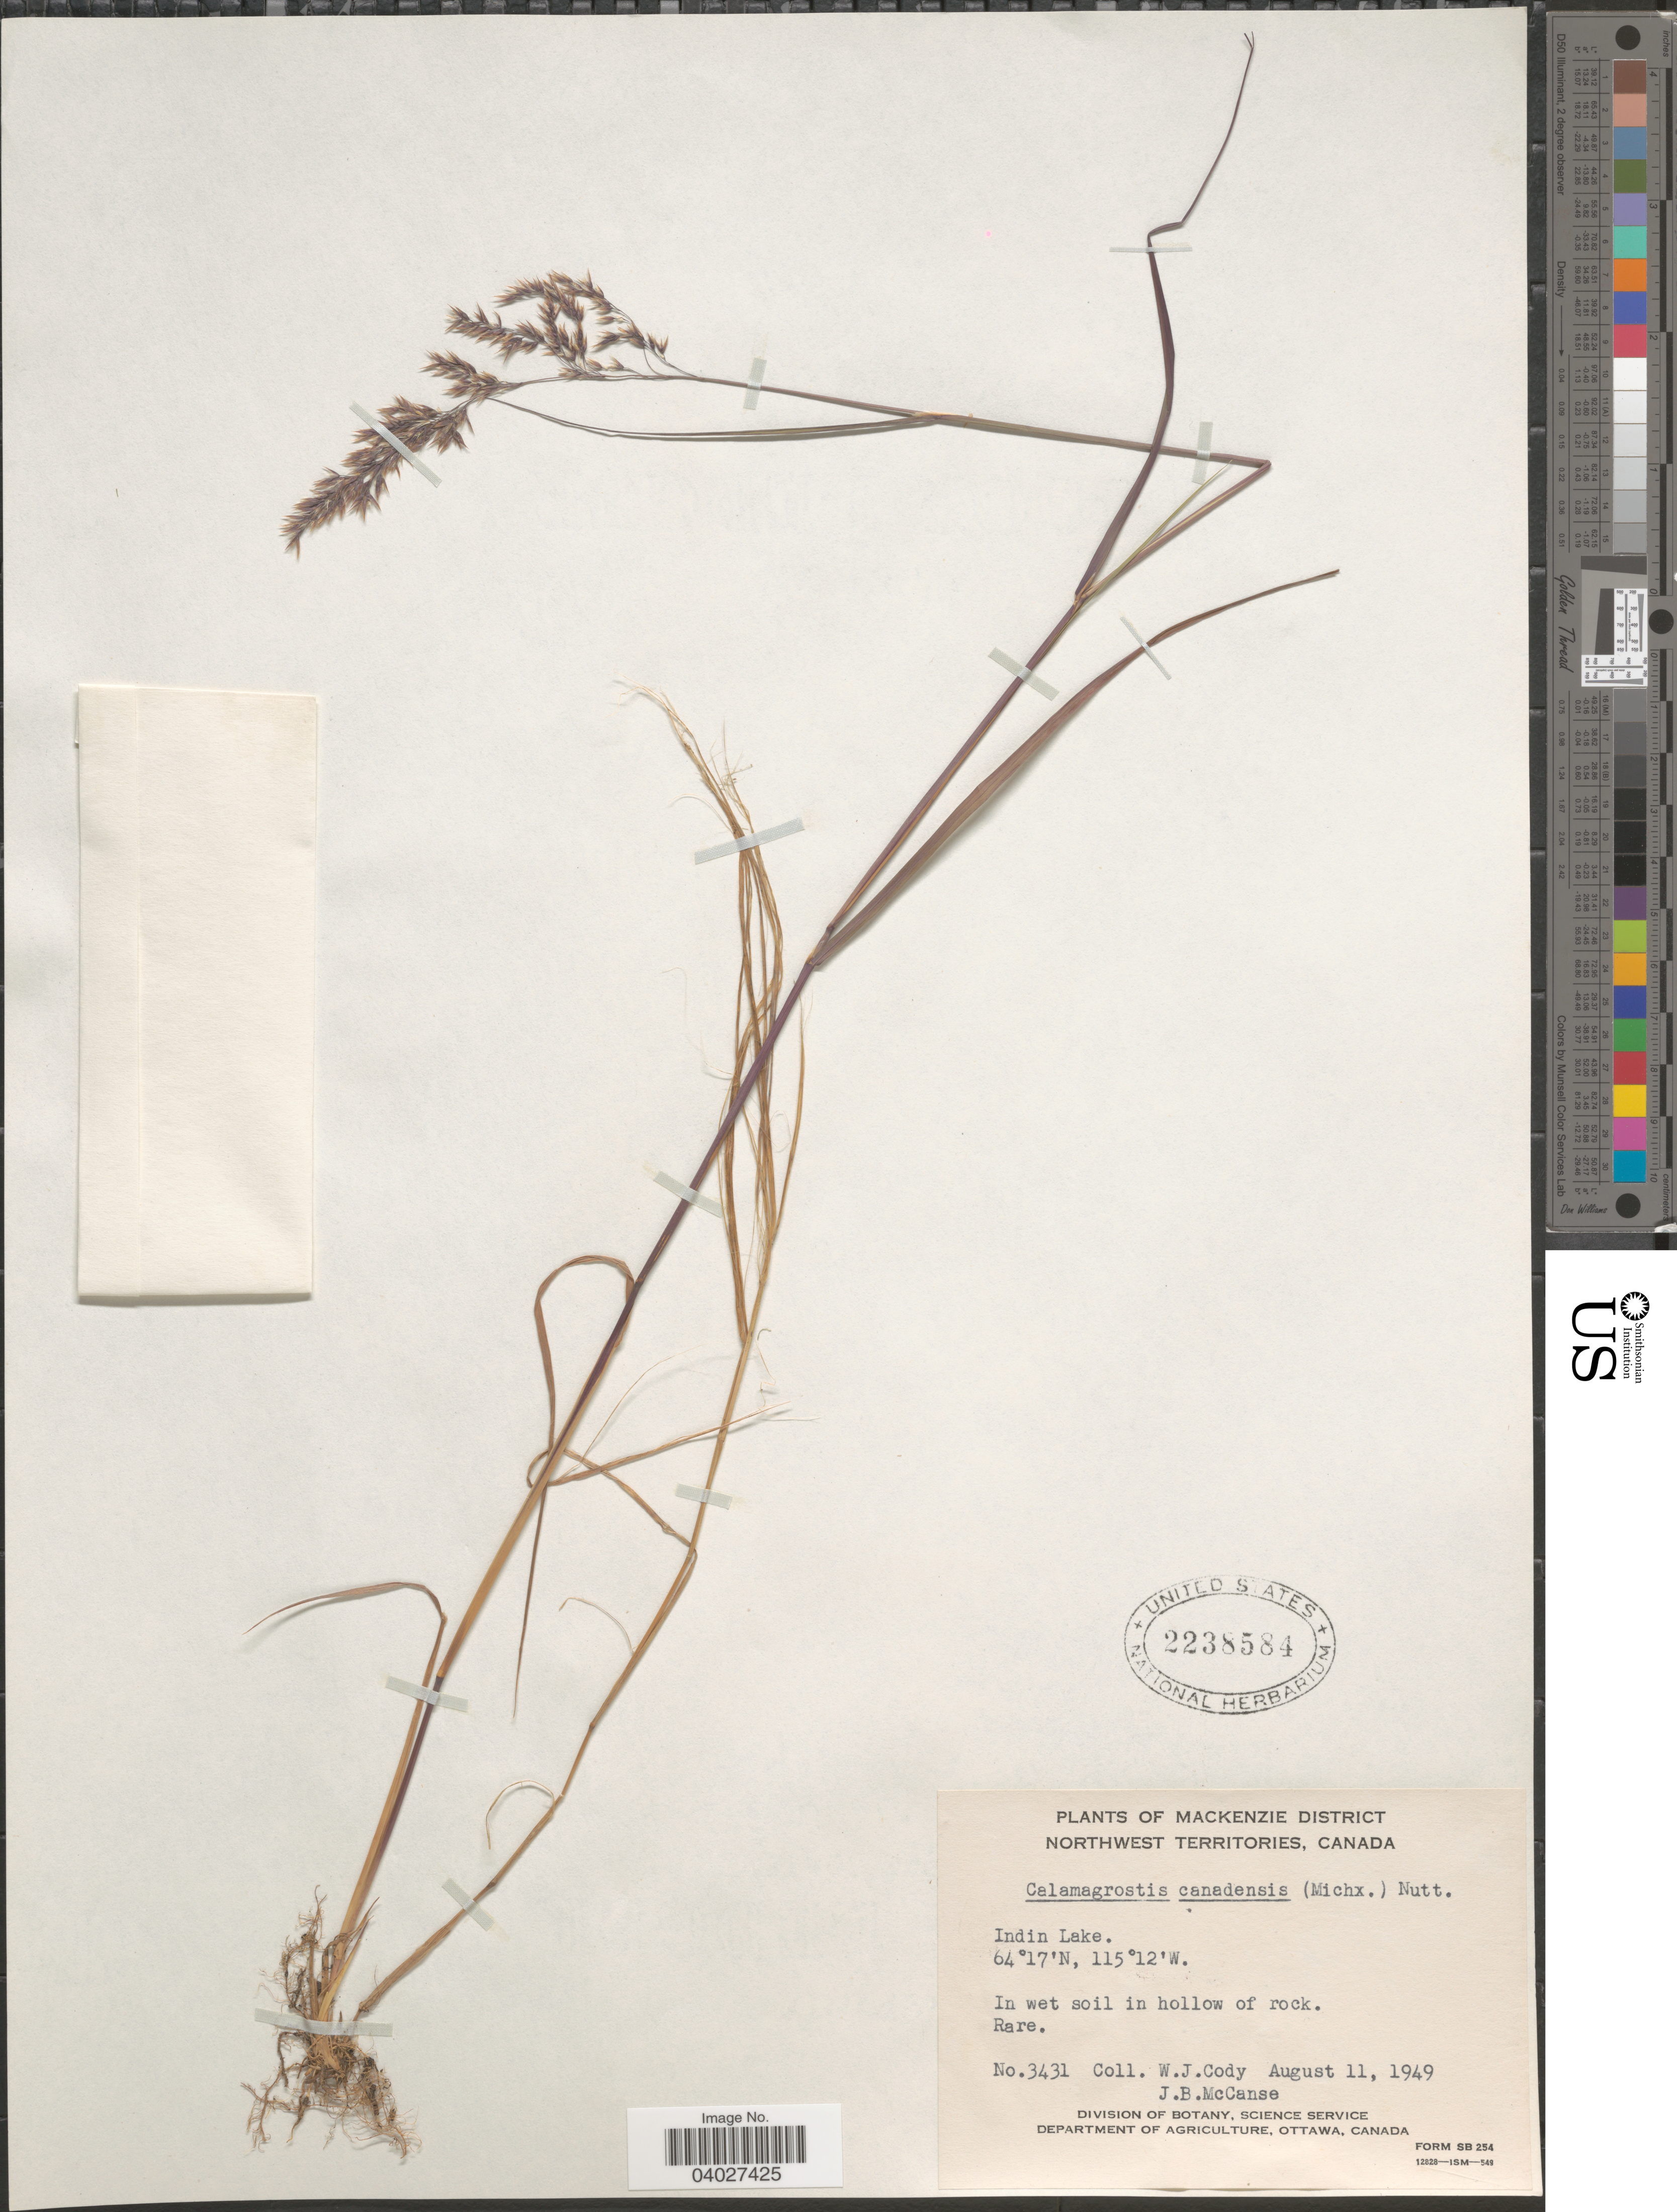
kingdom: Plantae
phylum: Tracheophyta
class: Liliopsida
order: Poales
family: Poaceae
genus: Calamagrostis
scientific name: Calamagrostis canadensis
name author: (Michx.) P. Beauv.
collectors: W. Cody & J. McCanse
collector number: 3431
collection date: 1949-08-11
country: Canada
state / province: Northwest Territories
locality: Mackenzie District. Indin Lake.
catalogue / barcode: US 2238584